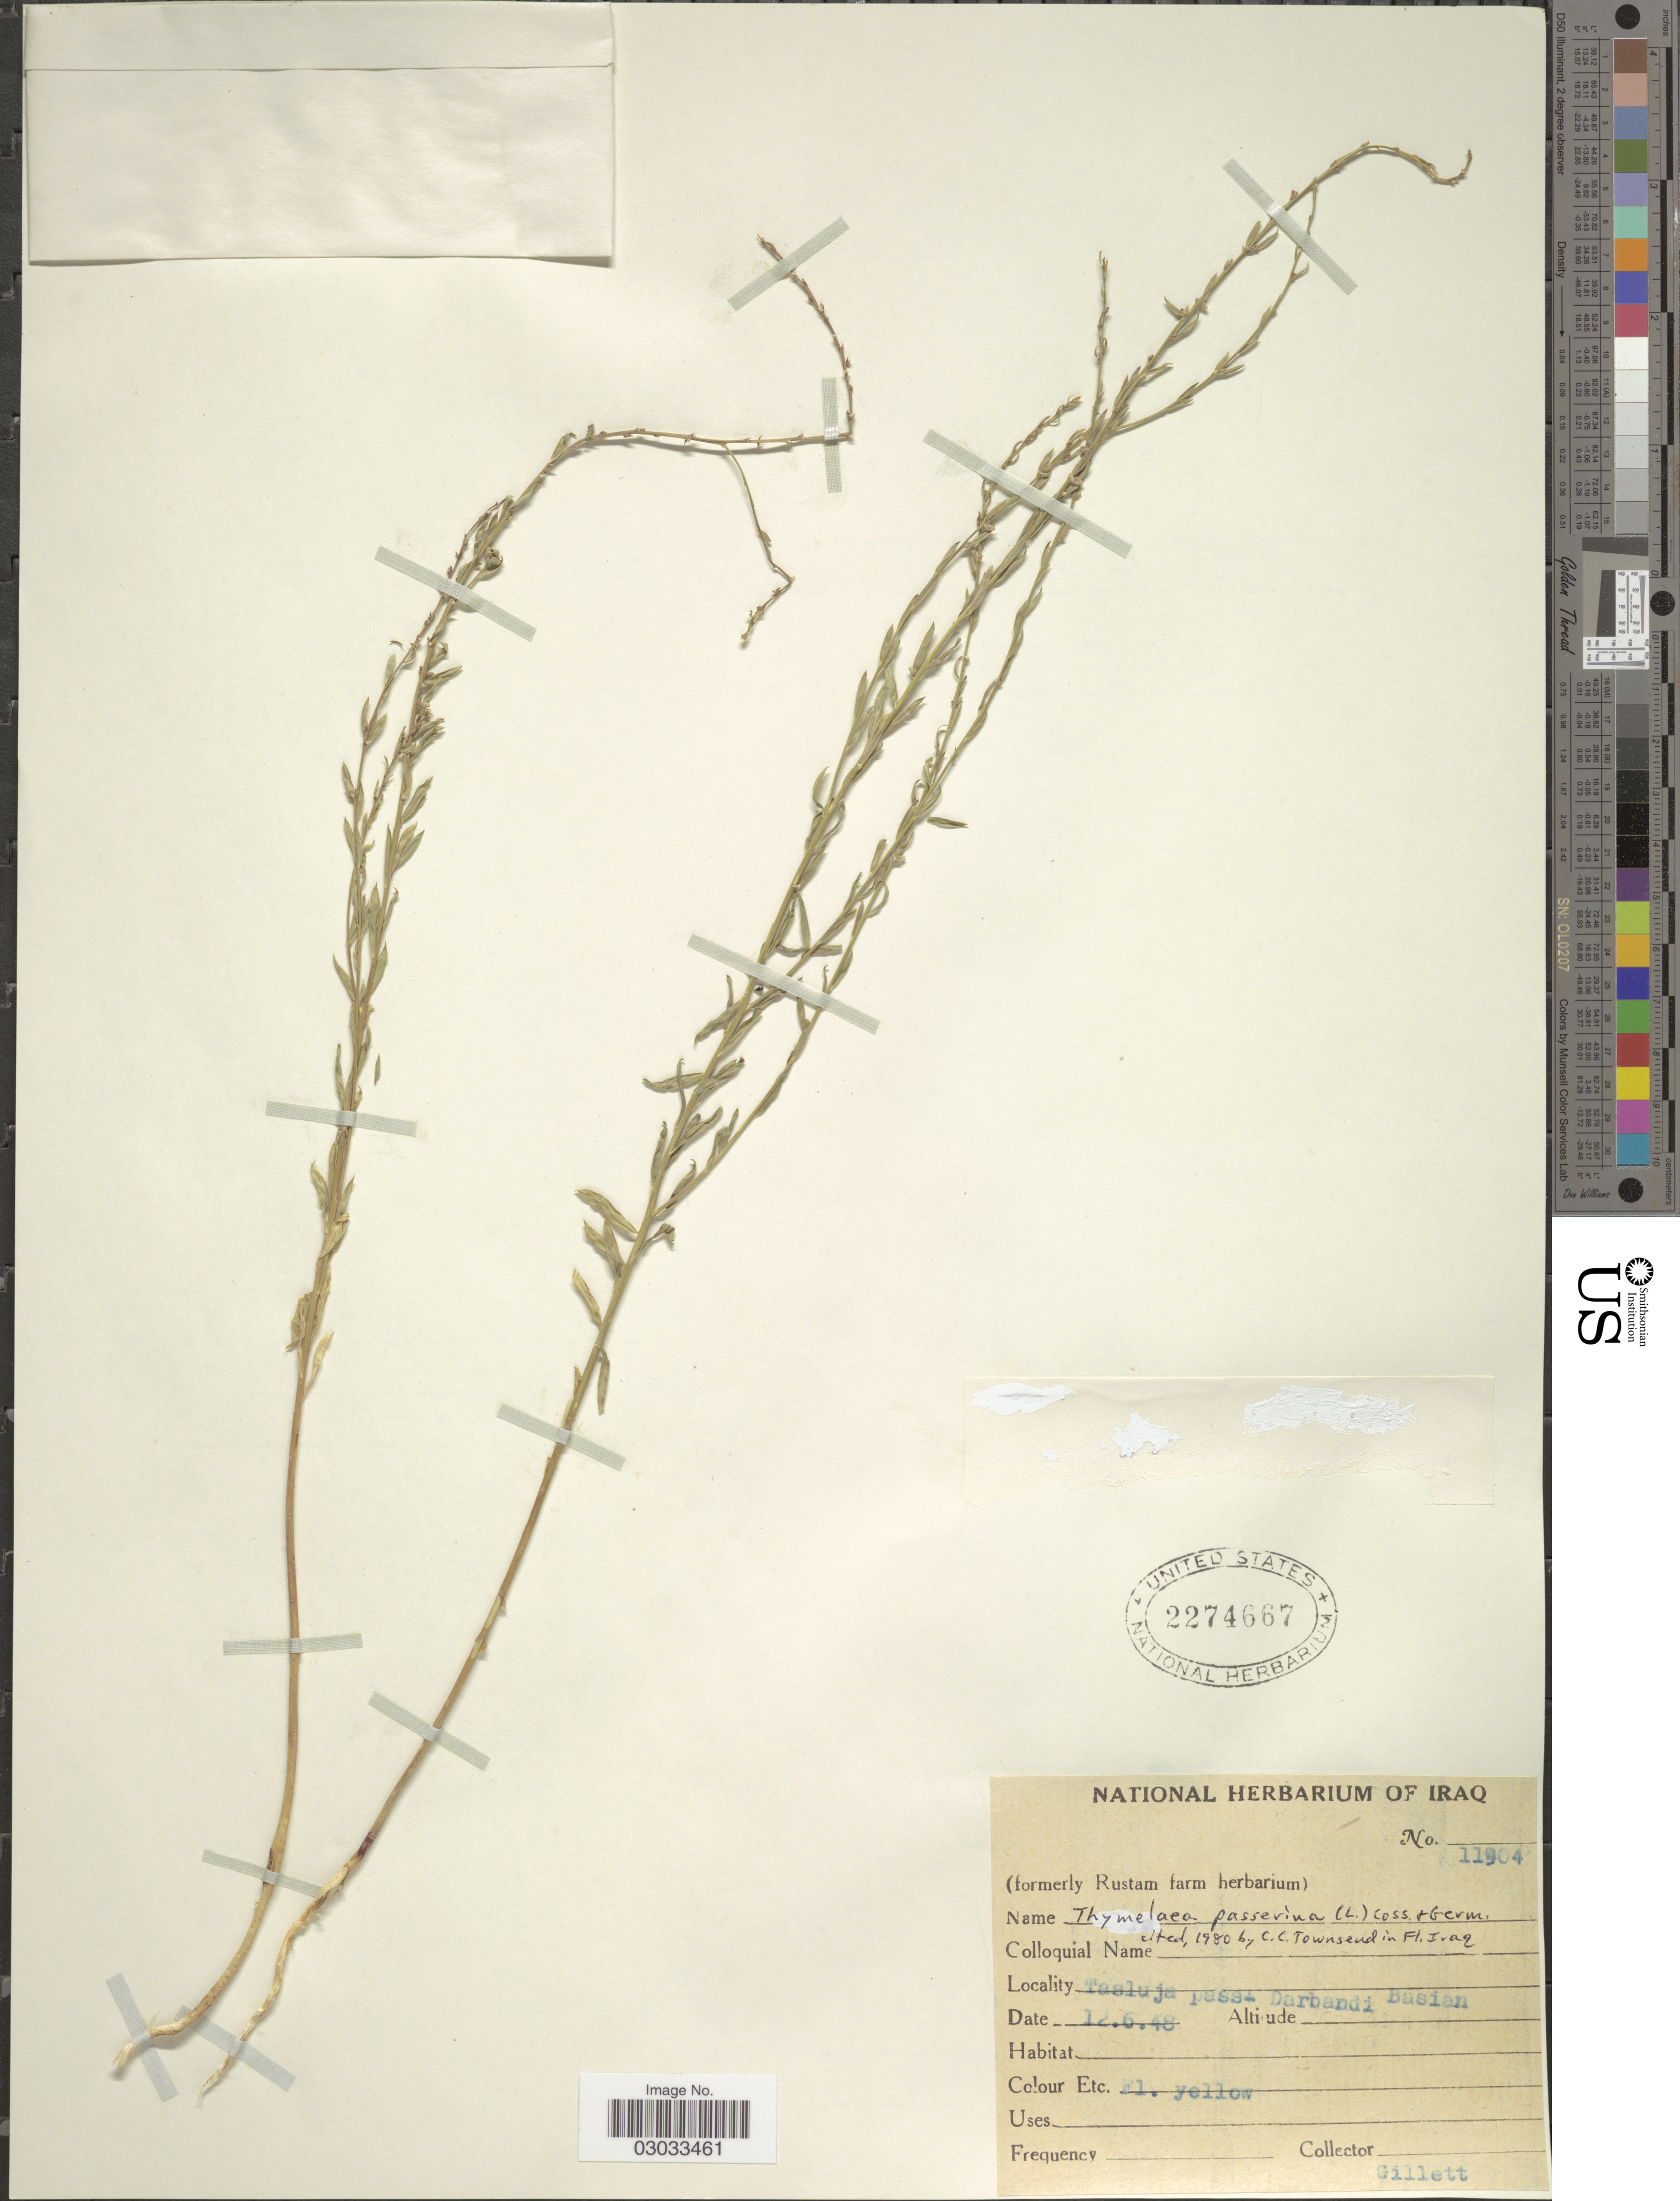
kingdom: Plantae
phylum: Tracheophyta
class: Magnoliopsida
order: Malvales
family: Thymelaeaceae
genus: Thymelaea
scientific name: Thymelaea passerina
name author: (L.) Coss. & Germ.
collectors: Gillett, --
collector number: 11904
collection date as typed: Transcribed d/m/y: 12/6/48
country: Iraq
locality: Tasluja passi [interpreted] Darbandi Basian.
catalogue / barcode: US 2274667